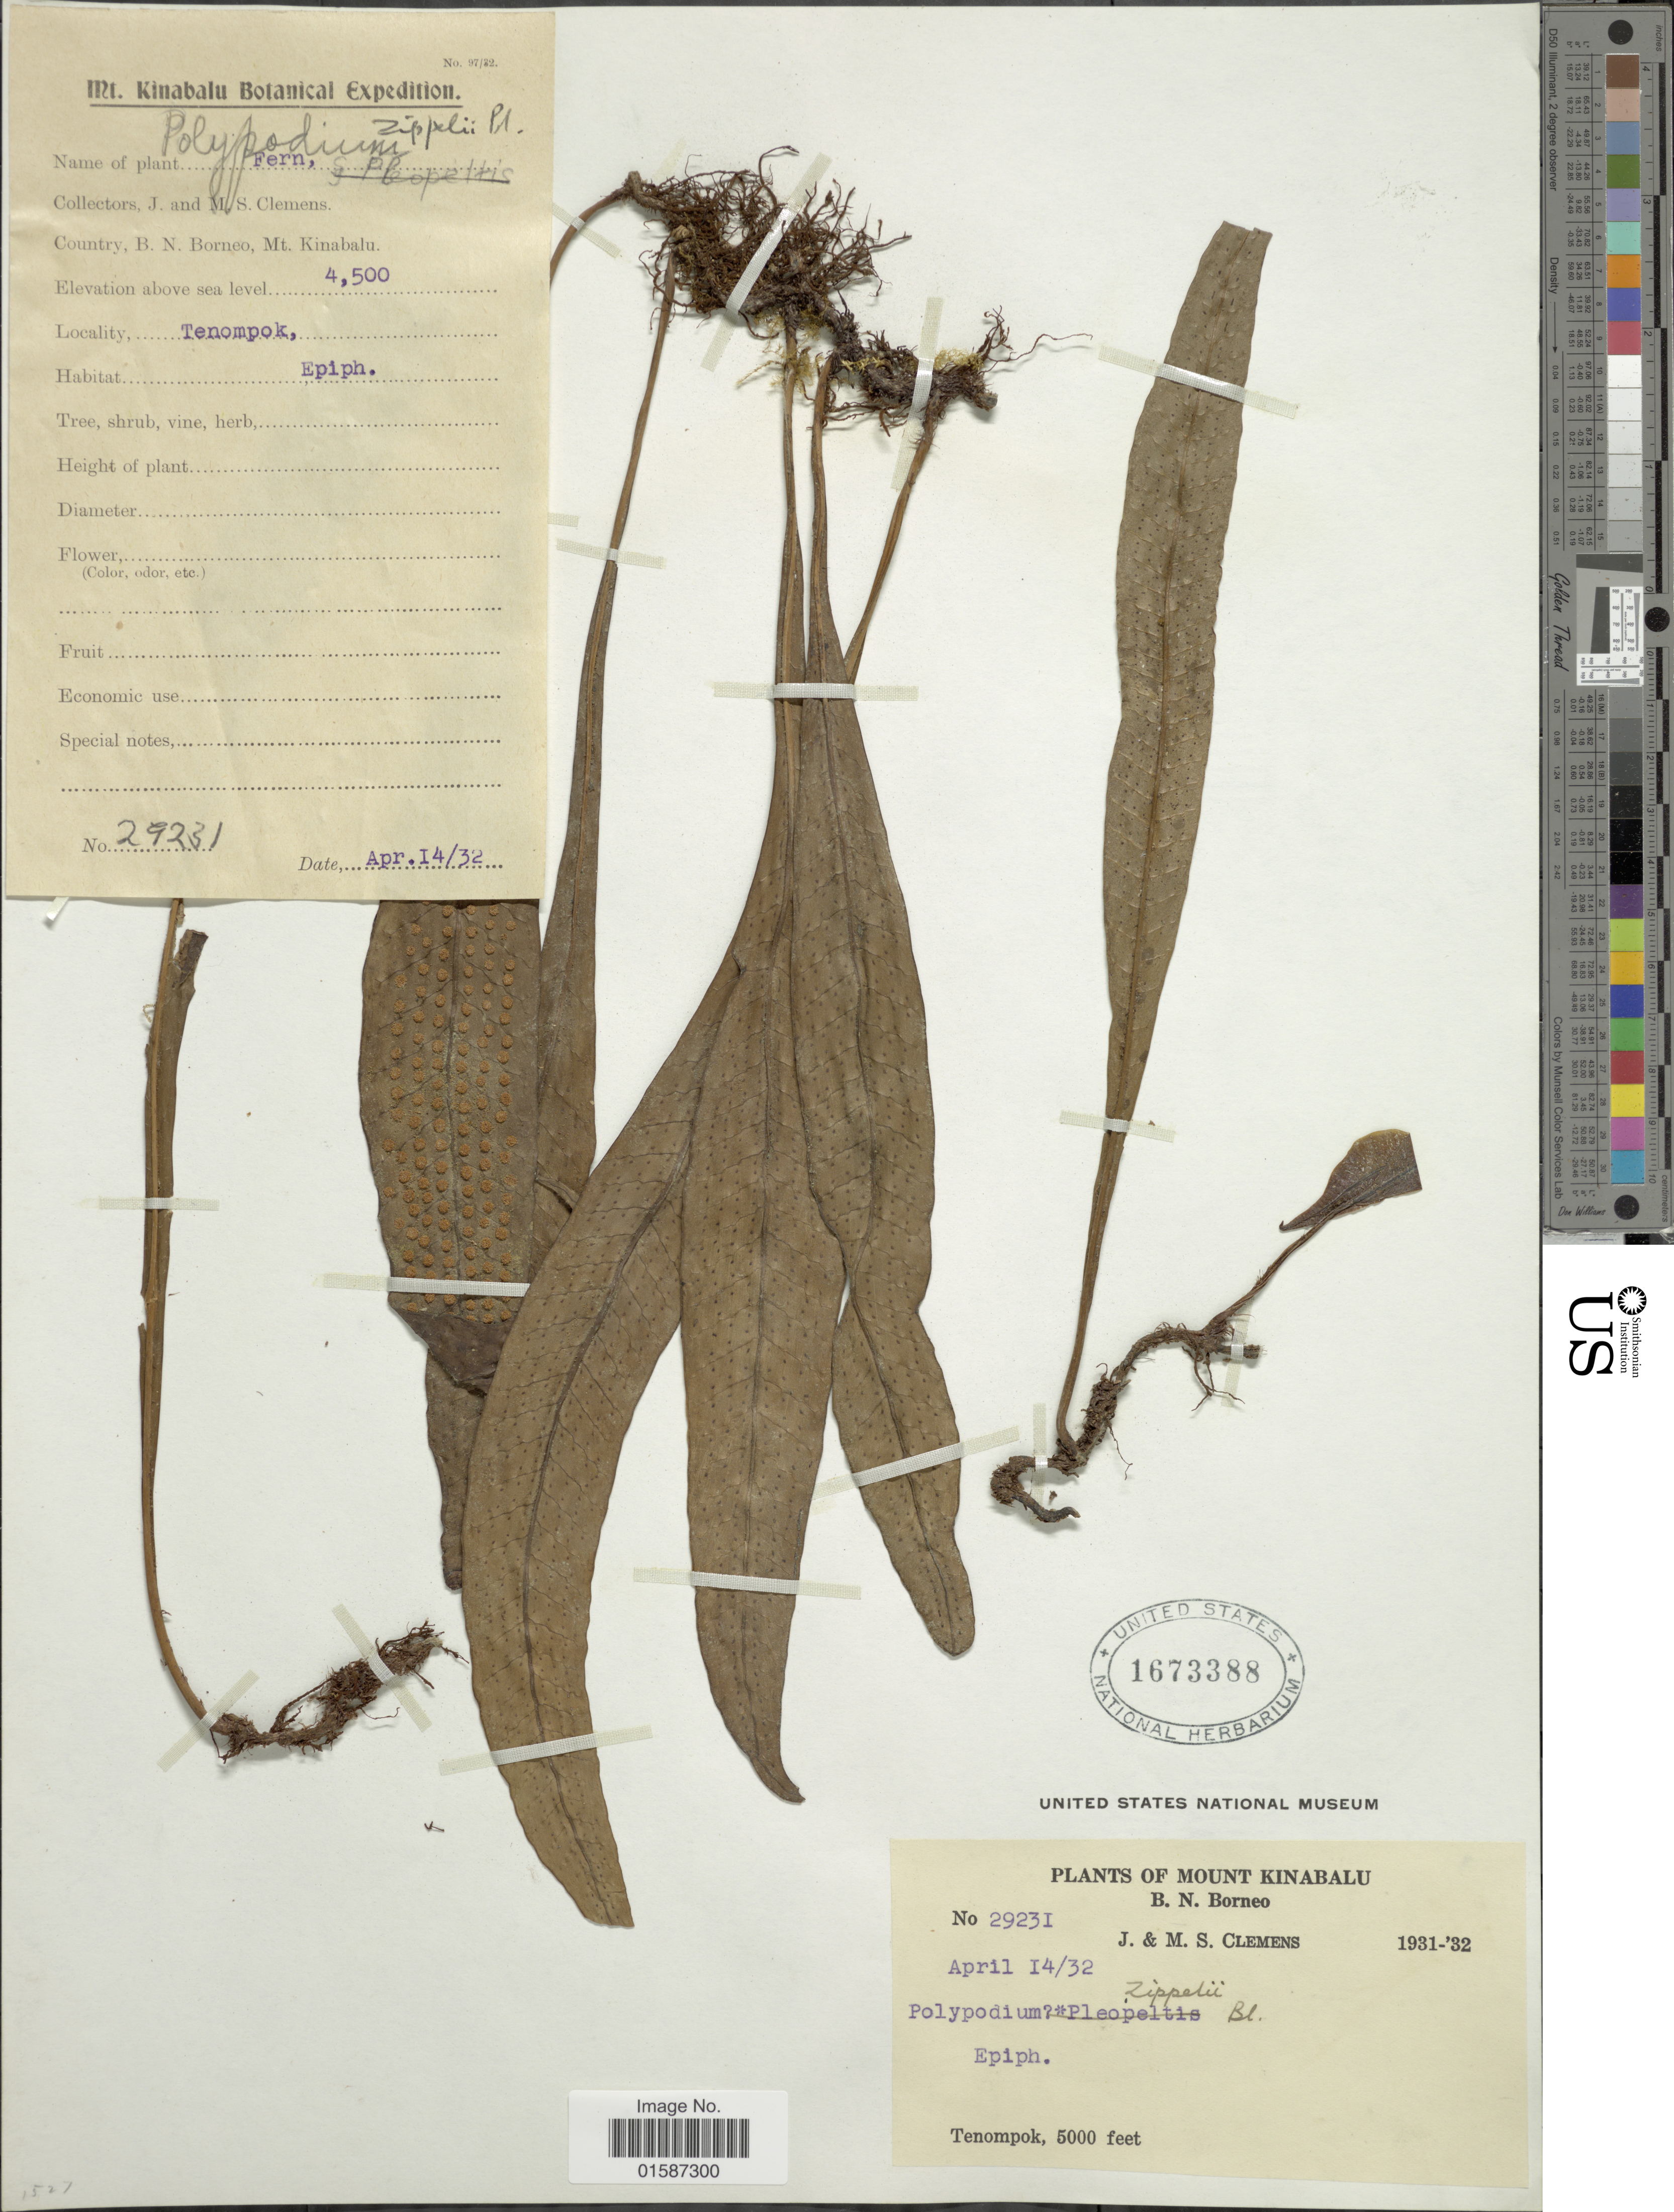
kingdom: Plantae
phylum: Tracheophyta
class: Polypodiopsida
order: Polypodiales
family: Polypodiaceae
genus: Neolepisorus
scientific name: Neolepisorus zippelii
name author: (Blume) Li S. Wang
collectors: J. Clemens & M. S. Clemens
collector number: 29231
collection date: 1932-04-14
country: Malaysia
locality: B. N. Borneo, Mt. Kinabalu, Tenompok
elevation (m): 1372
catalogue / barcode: US 1673388